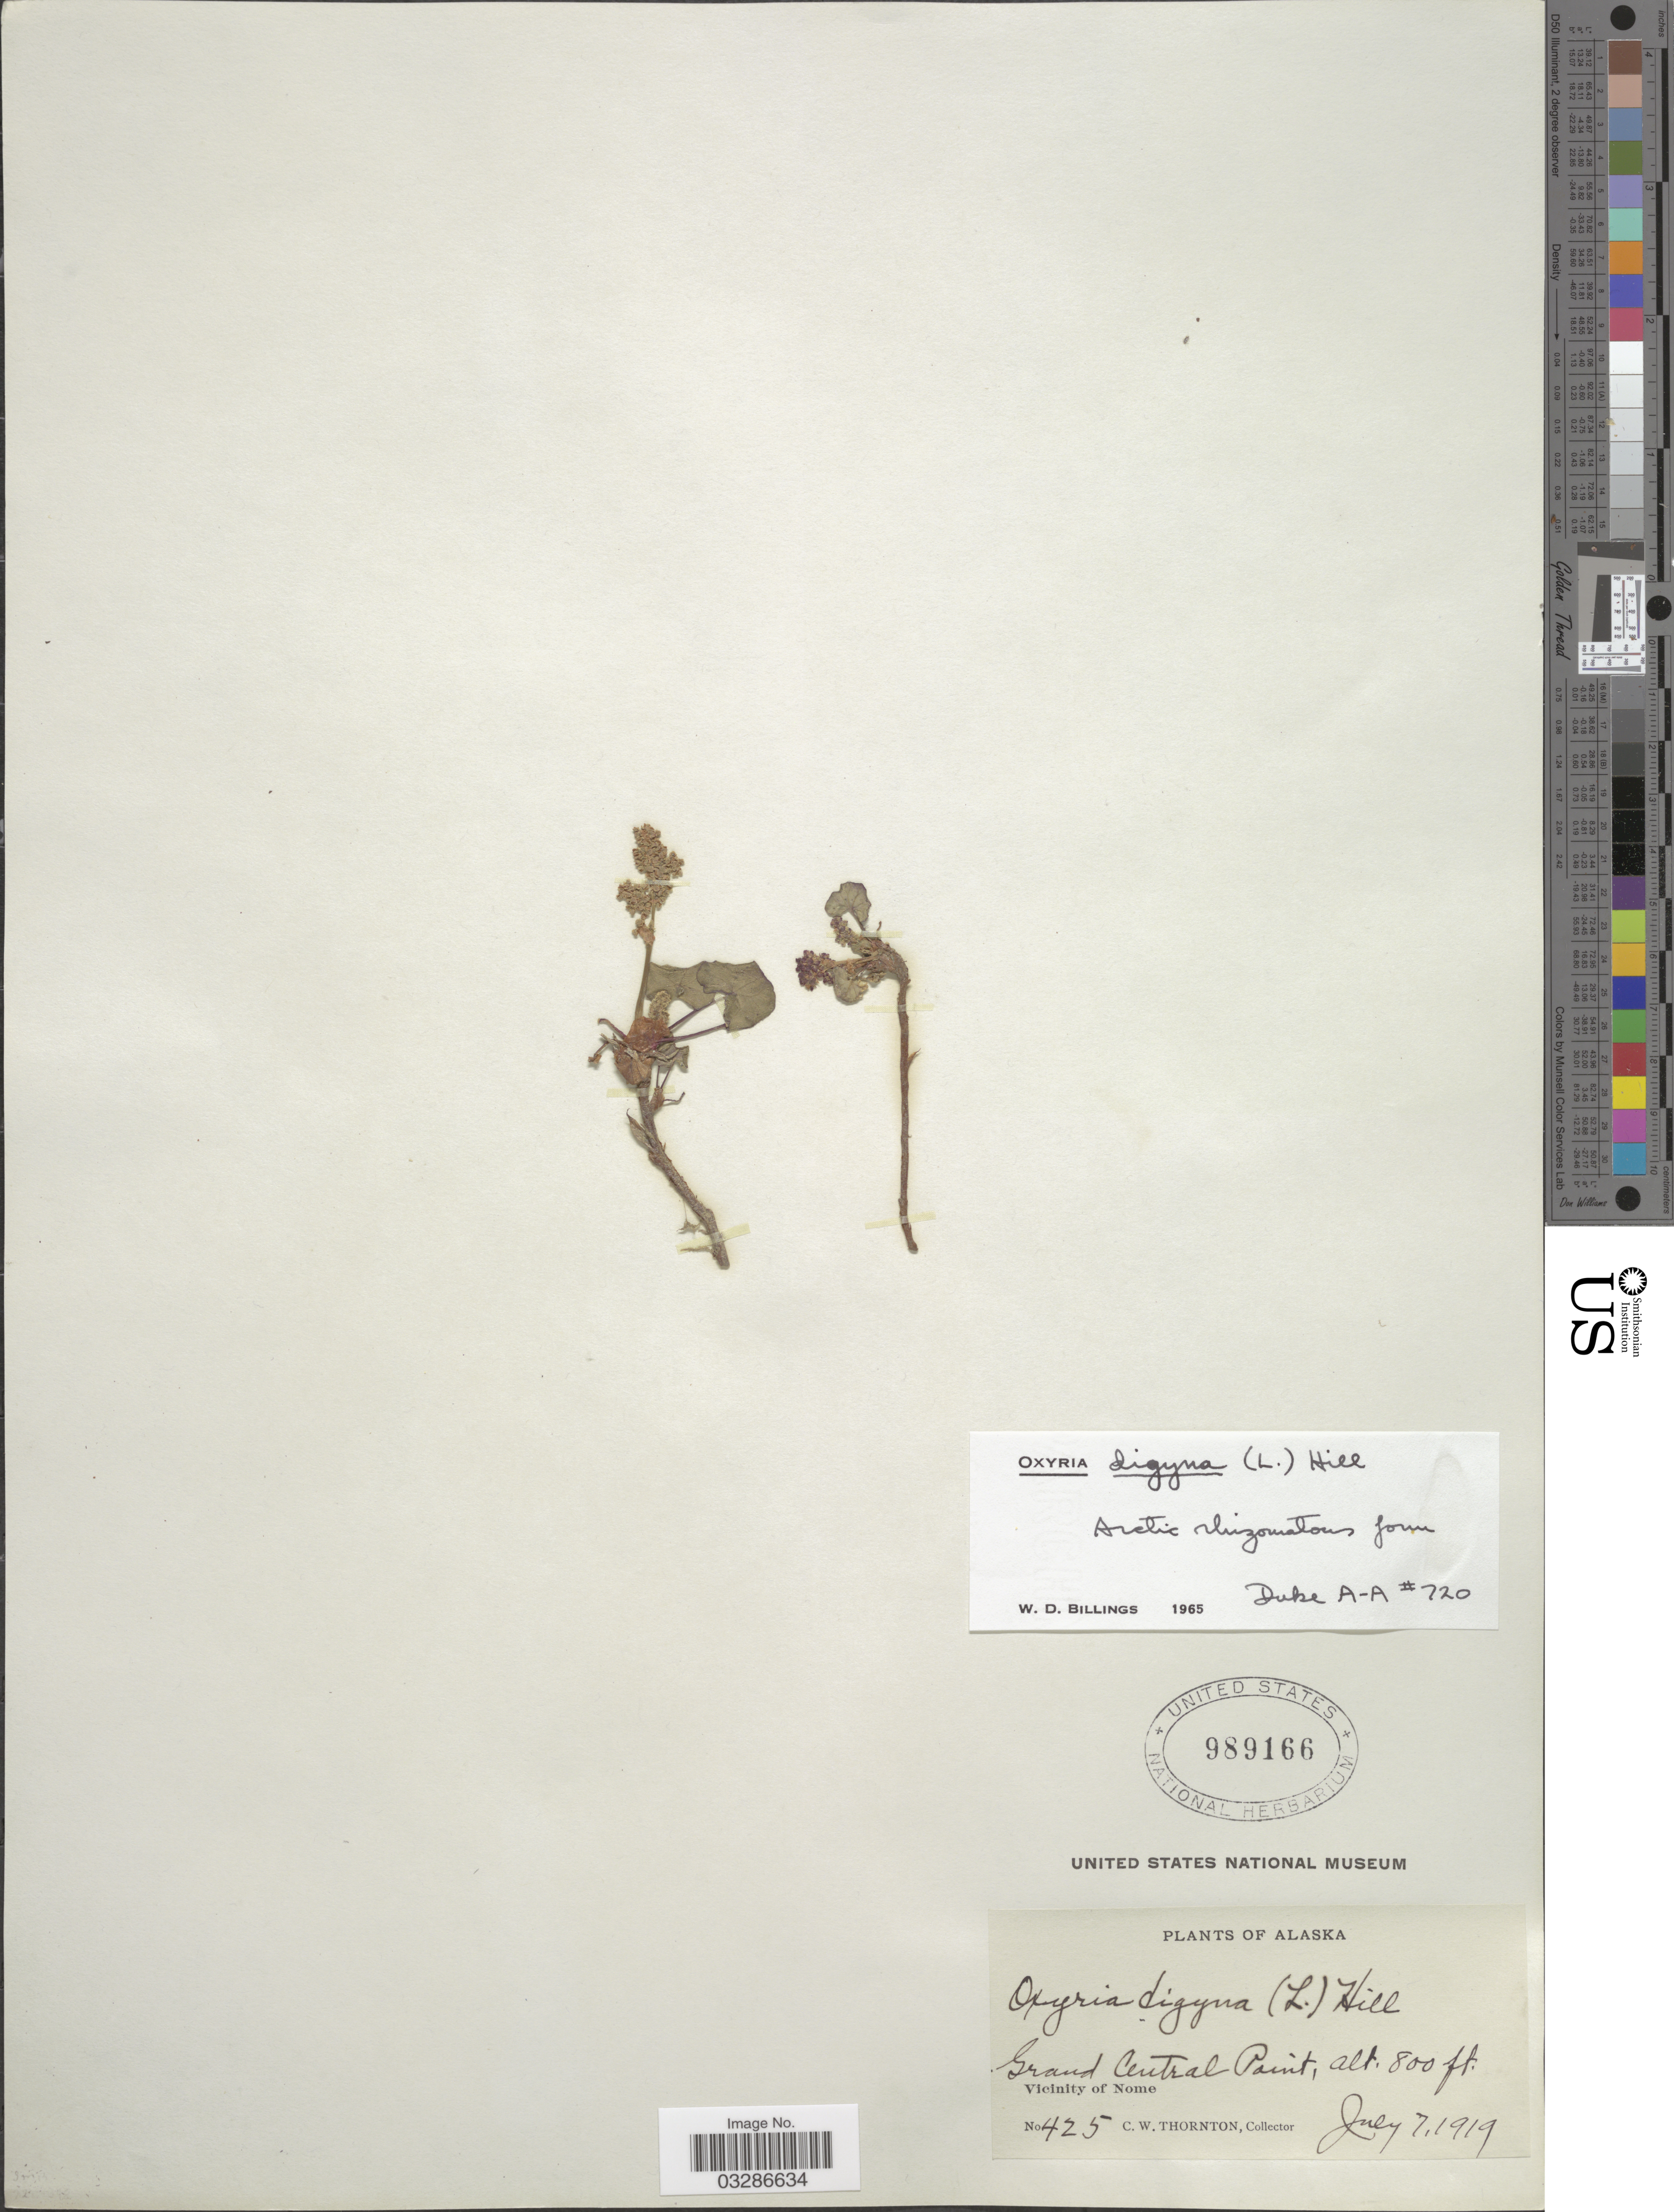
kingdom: Plantae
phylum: Tracheophyta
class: Magnoliopsida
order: Caryophyllales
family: Polygonaceae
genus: Oxyria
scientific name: Oxyria digyna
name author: (L.) Hill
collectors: C. Thornton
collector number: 425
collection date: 1919-07-07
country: United States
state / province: Alaska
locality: Grand Central Point, Vicinity of Nome.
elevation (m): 244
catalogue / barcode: US 989166